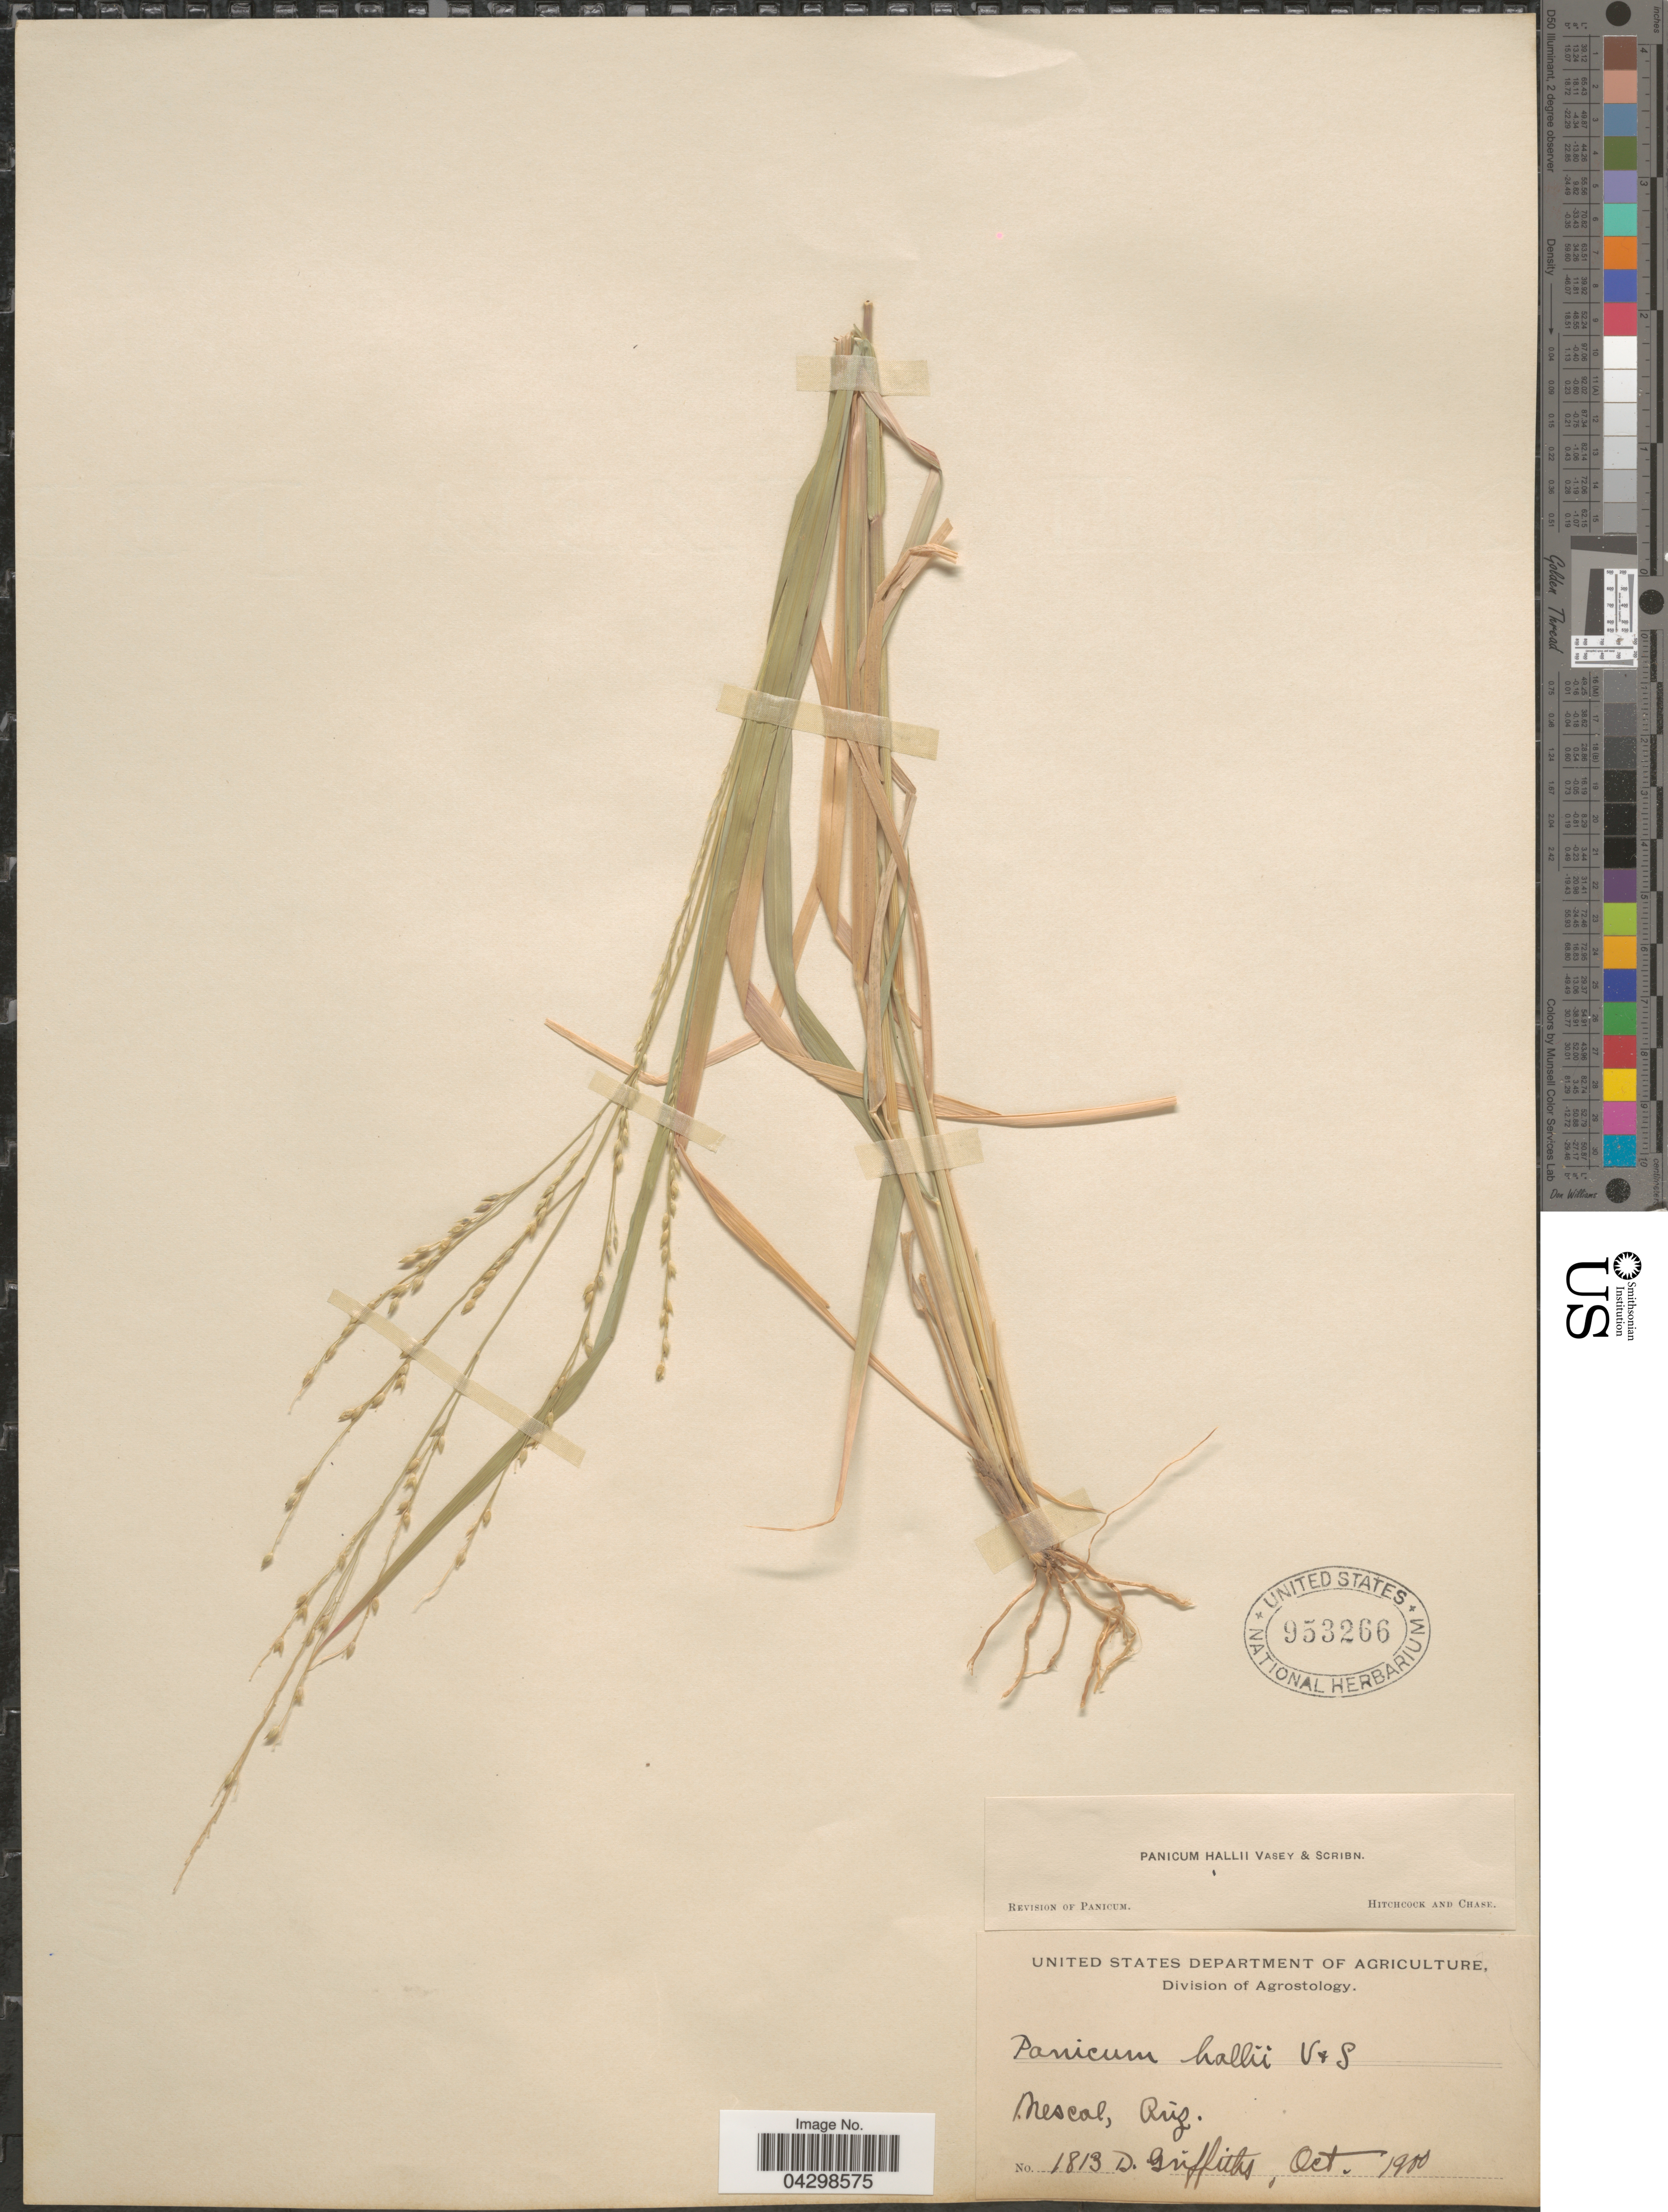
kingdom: Plantae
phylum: Tracheophyta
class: Liliopsida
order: Poales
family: Poaceae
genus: Panicum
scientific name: Panicum hallii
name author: Vasey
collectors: D. Griffiths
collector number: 1813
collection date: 1900-10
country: United States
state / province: Arizona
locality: Mescal.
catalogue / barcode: US 953266